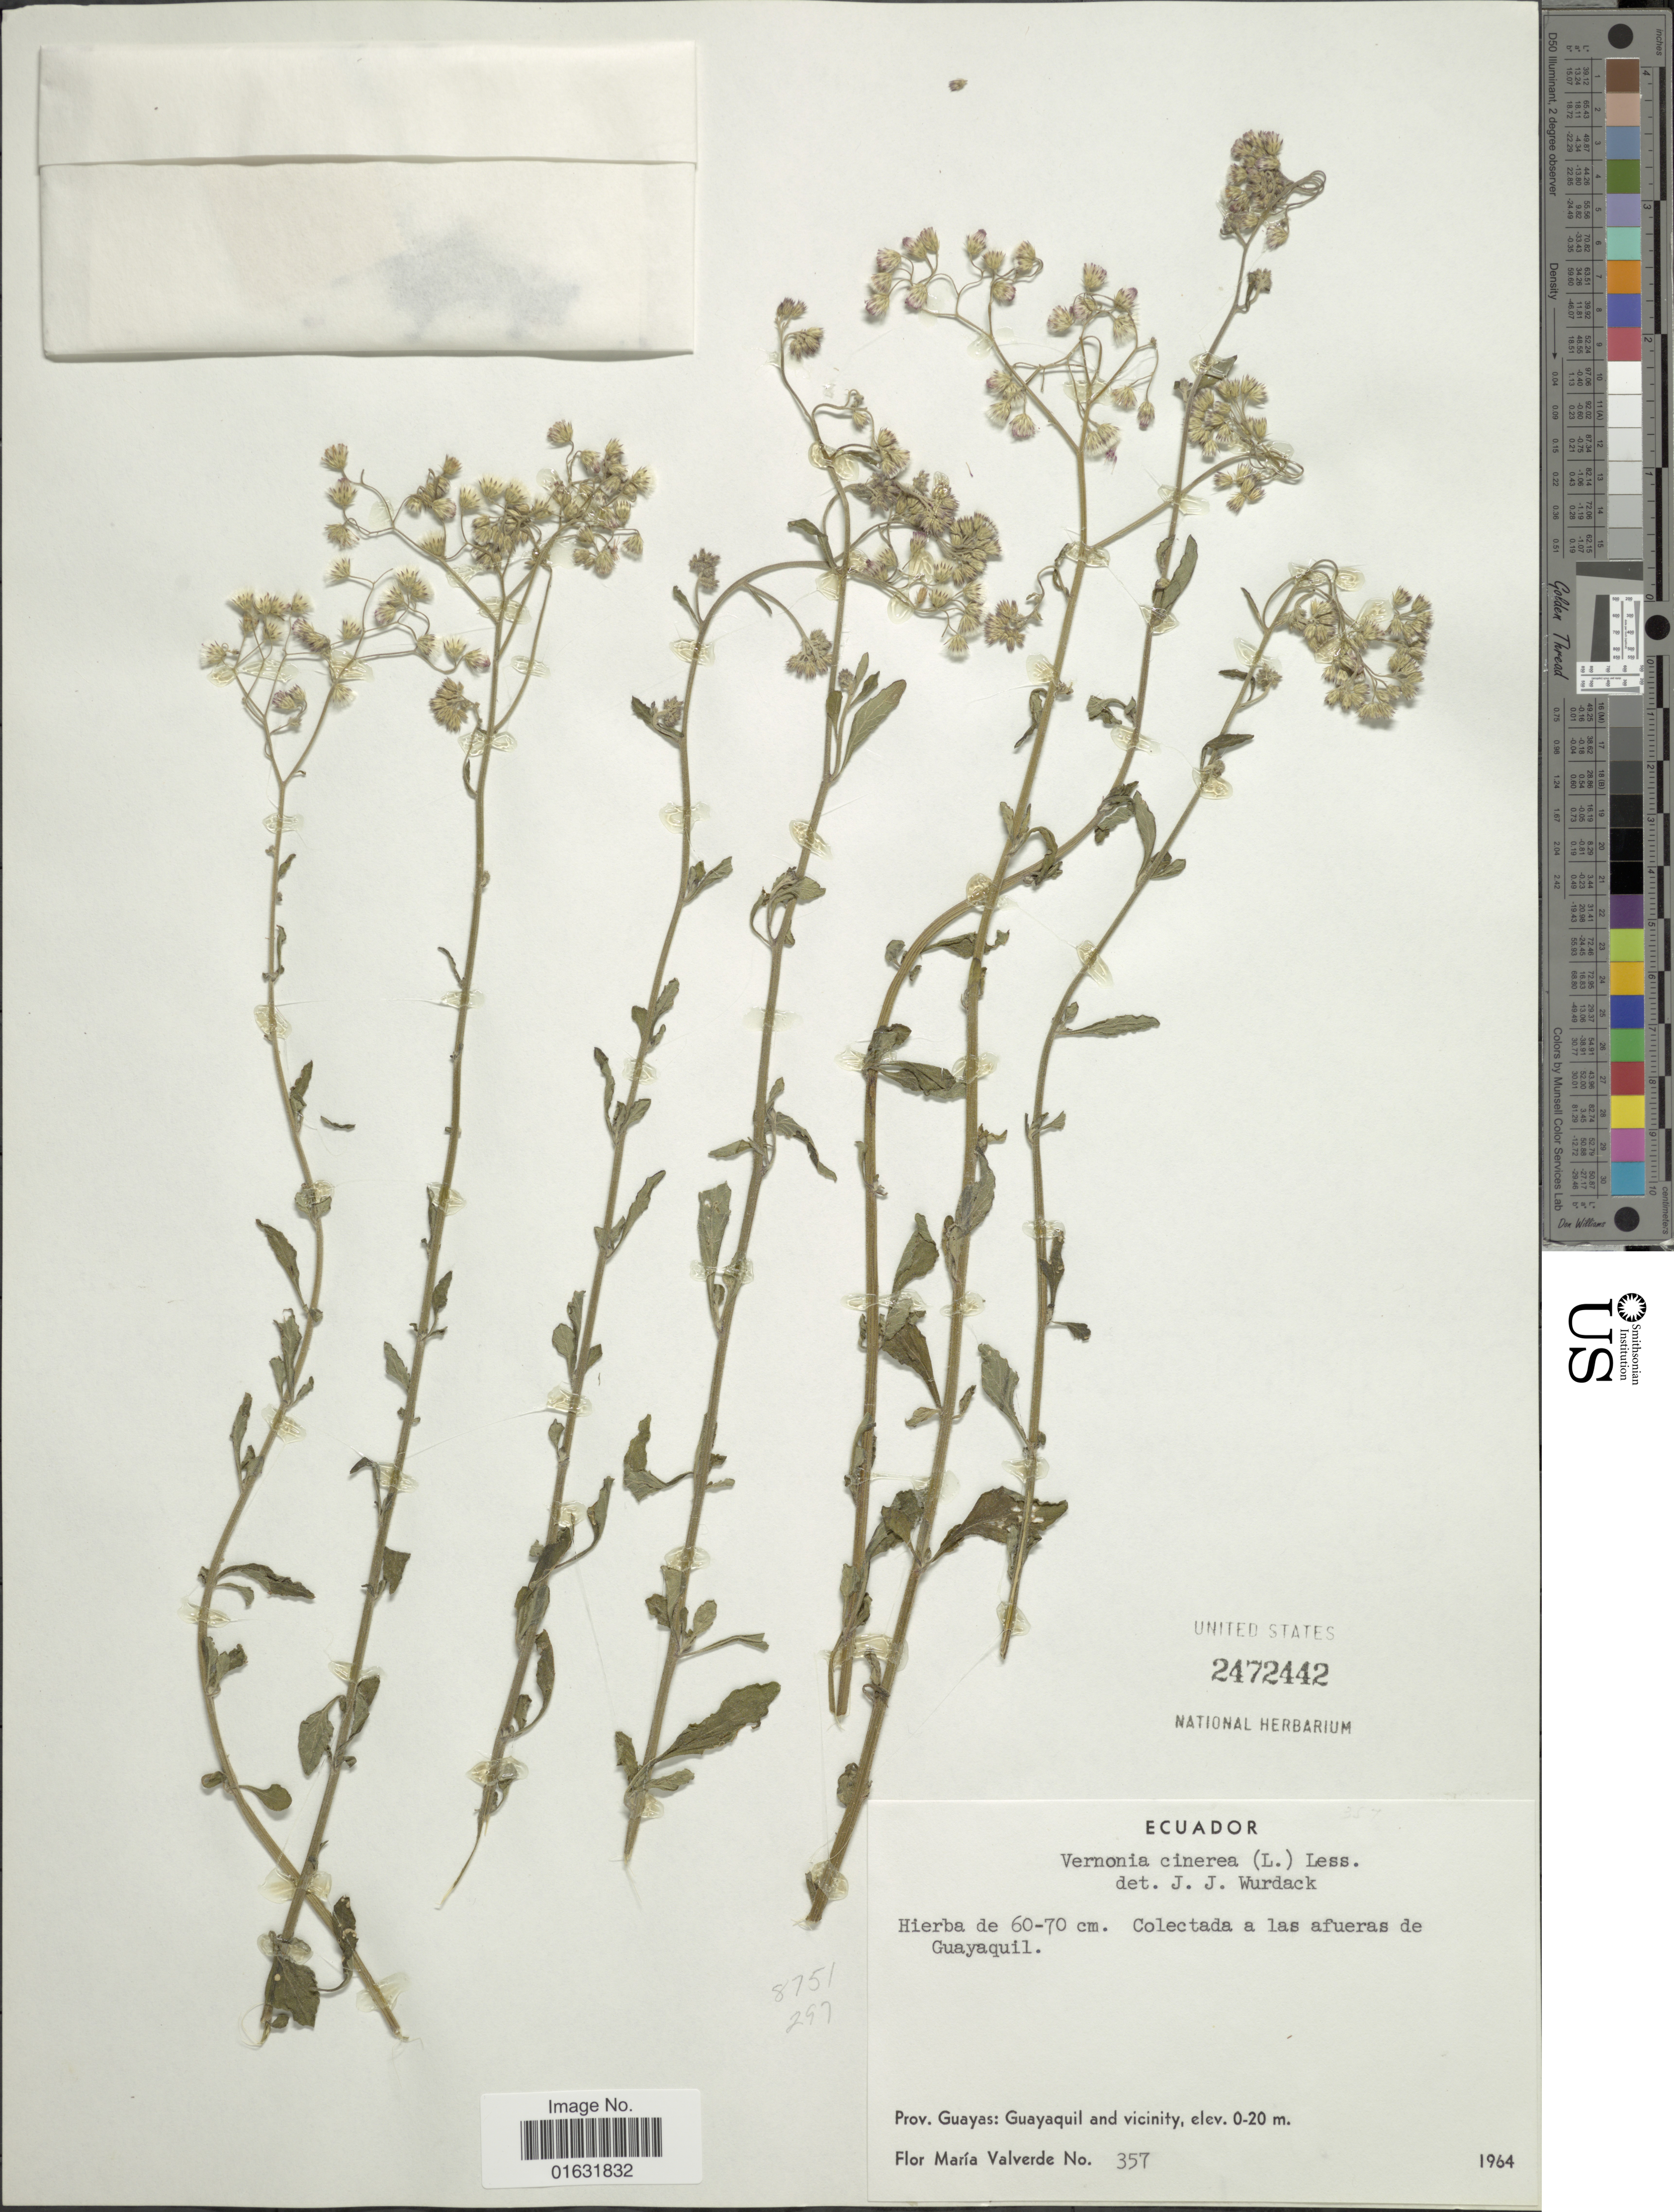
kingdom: Plantae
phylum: Tracheophyta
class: Magnoliopsida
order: Asterales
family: Asteraceae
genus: Cyanthillium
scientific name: Cyanthillium cinereum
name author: (L.) H. Rob.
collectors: F. M. Valverde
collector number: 357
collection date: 1964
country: Ecuador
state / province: Guayas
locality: A las afueras de Guataquil, Guayaquil and vicinity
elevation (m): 0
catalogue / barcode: US 2472442